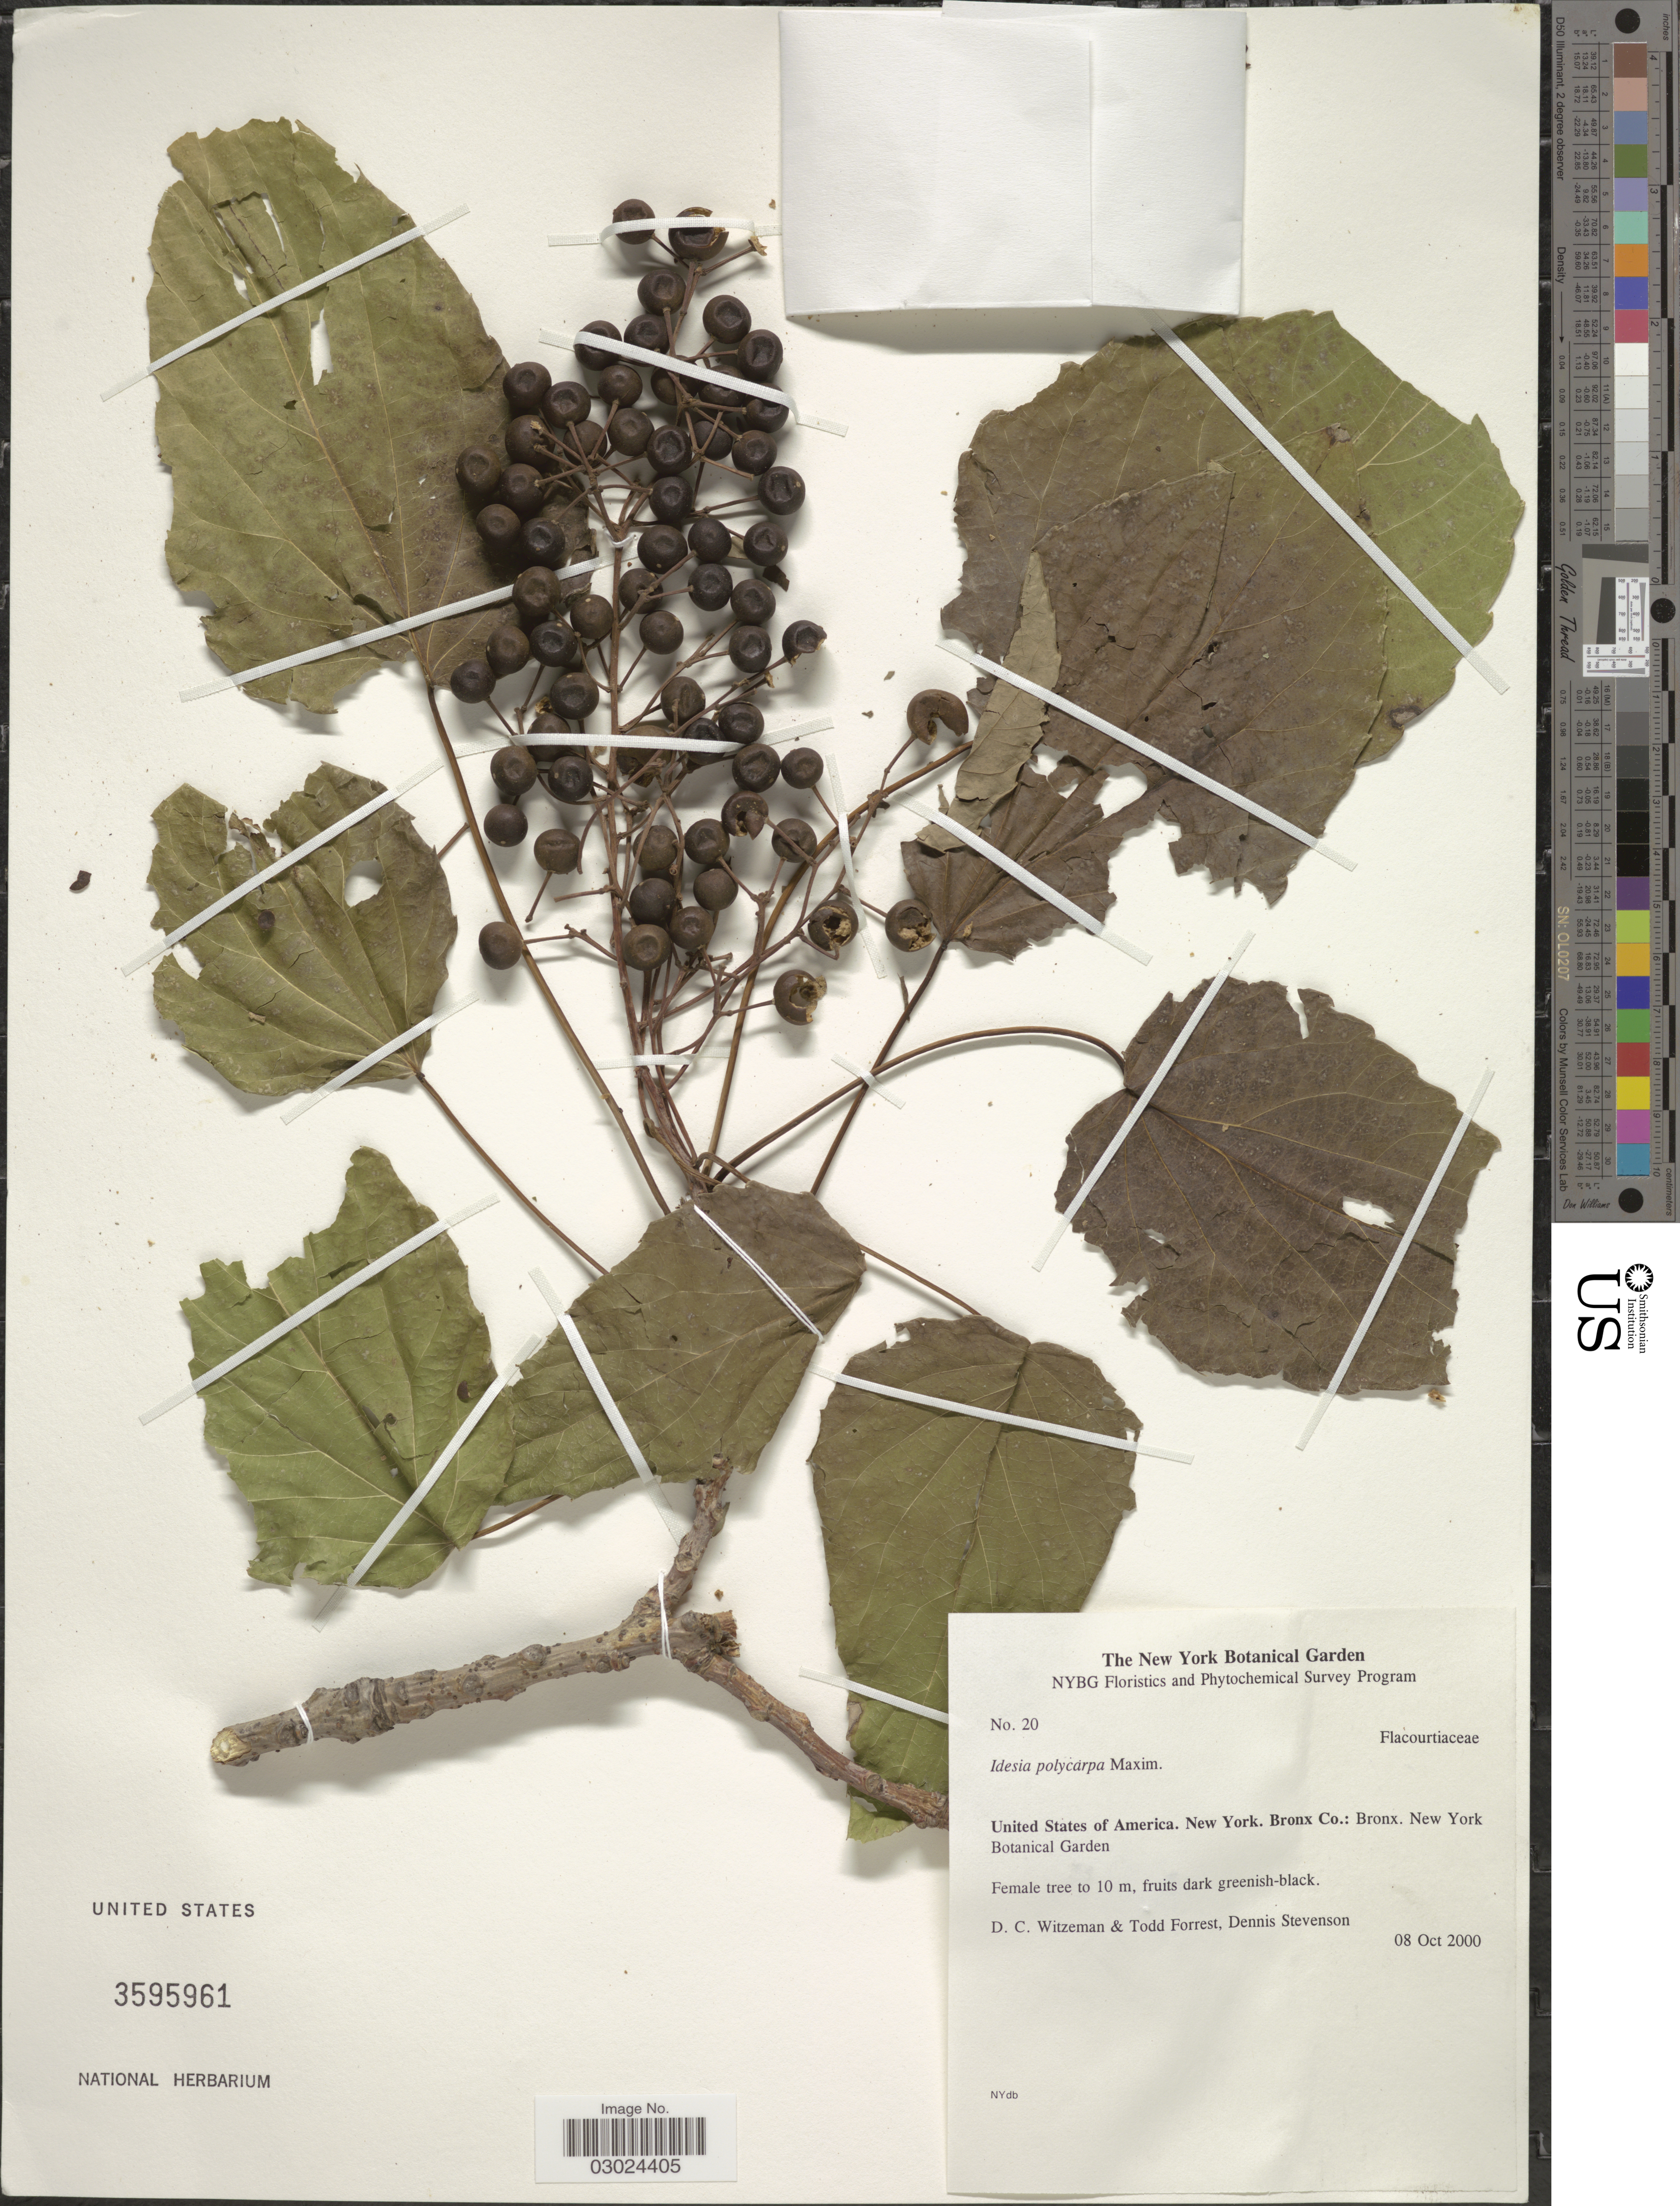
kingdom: Plantae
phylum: Tracheophyta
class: Magnoliopsida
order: Malpighiales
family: Salicaceae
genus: Idesia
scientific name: Idesia polycarpa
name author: Maxim.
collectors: D. Witzeman, T. Forrest & D. Stevenson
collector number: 20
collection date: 2000-10-08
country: United States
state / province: New York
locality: Bronx Co.: Bronx. New York Botanical Garden.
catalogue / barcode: US 3595961